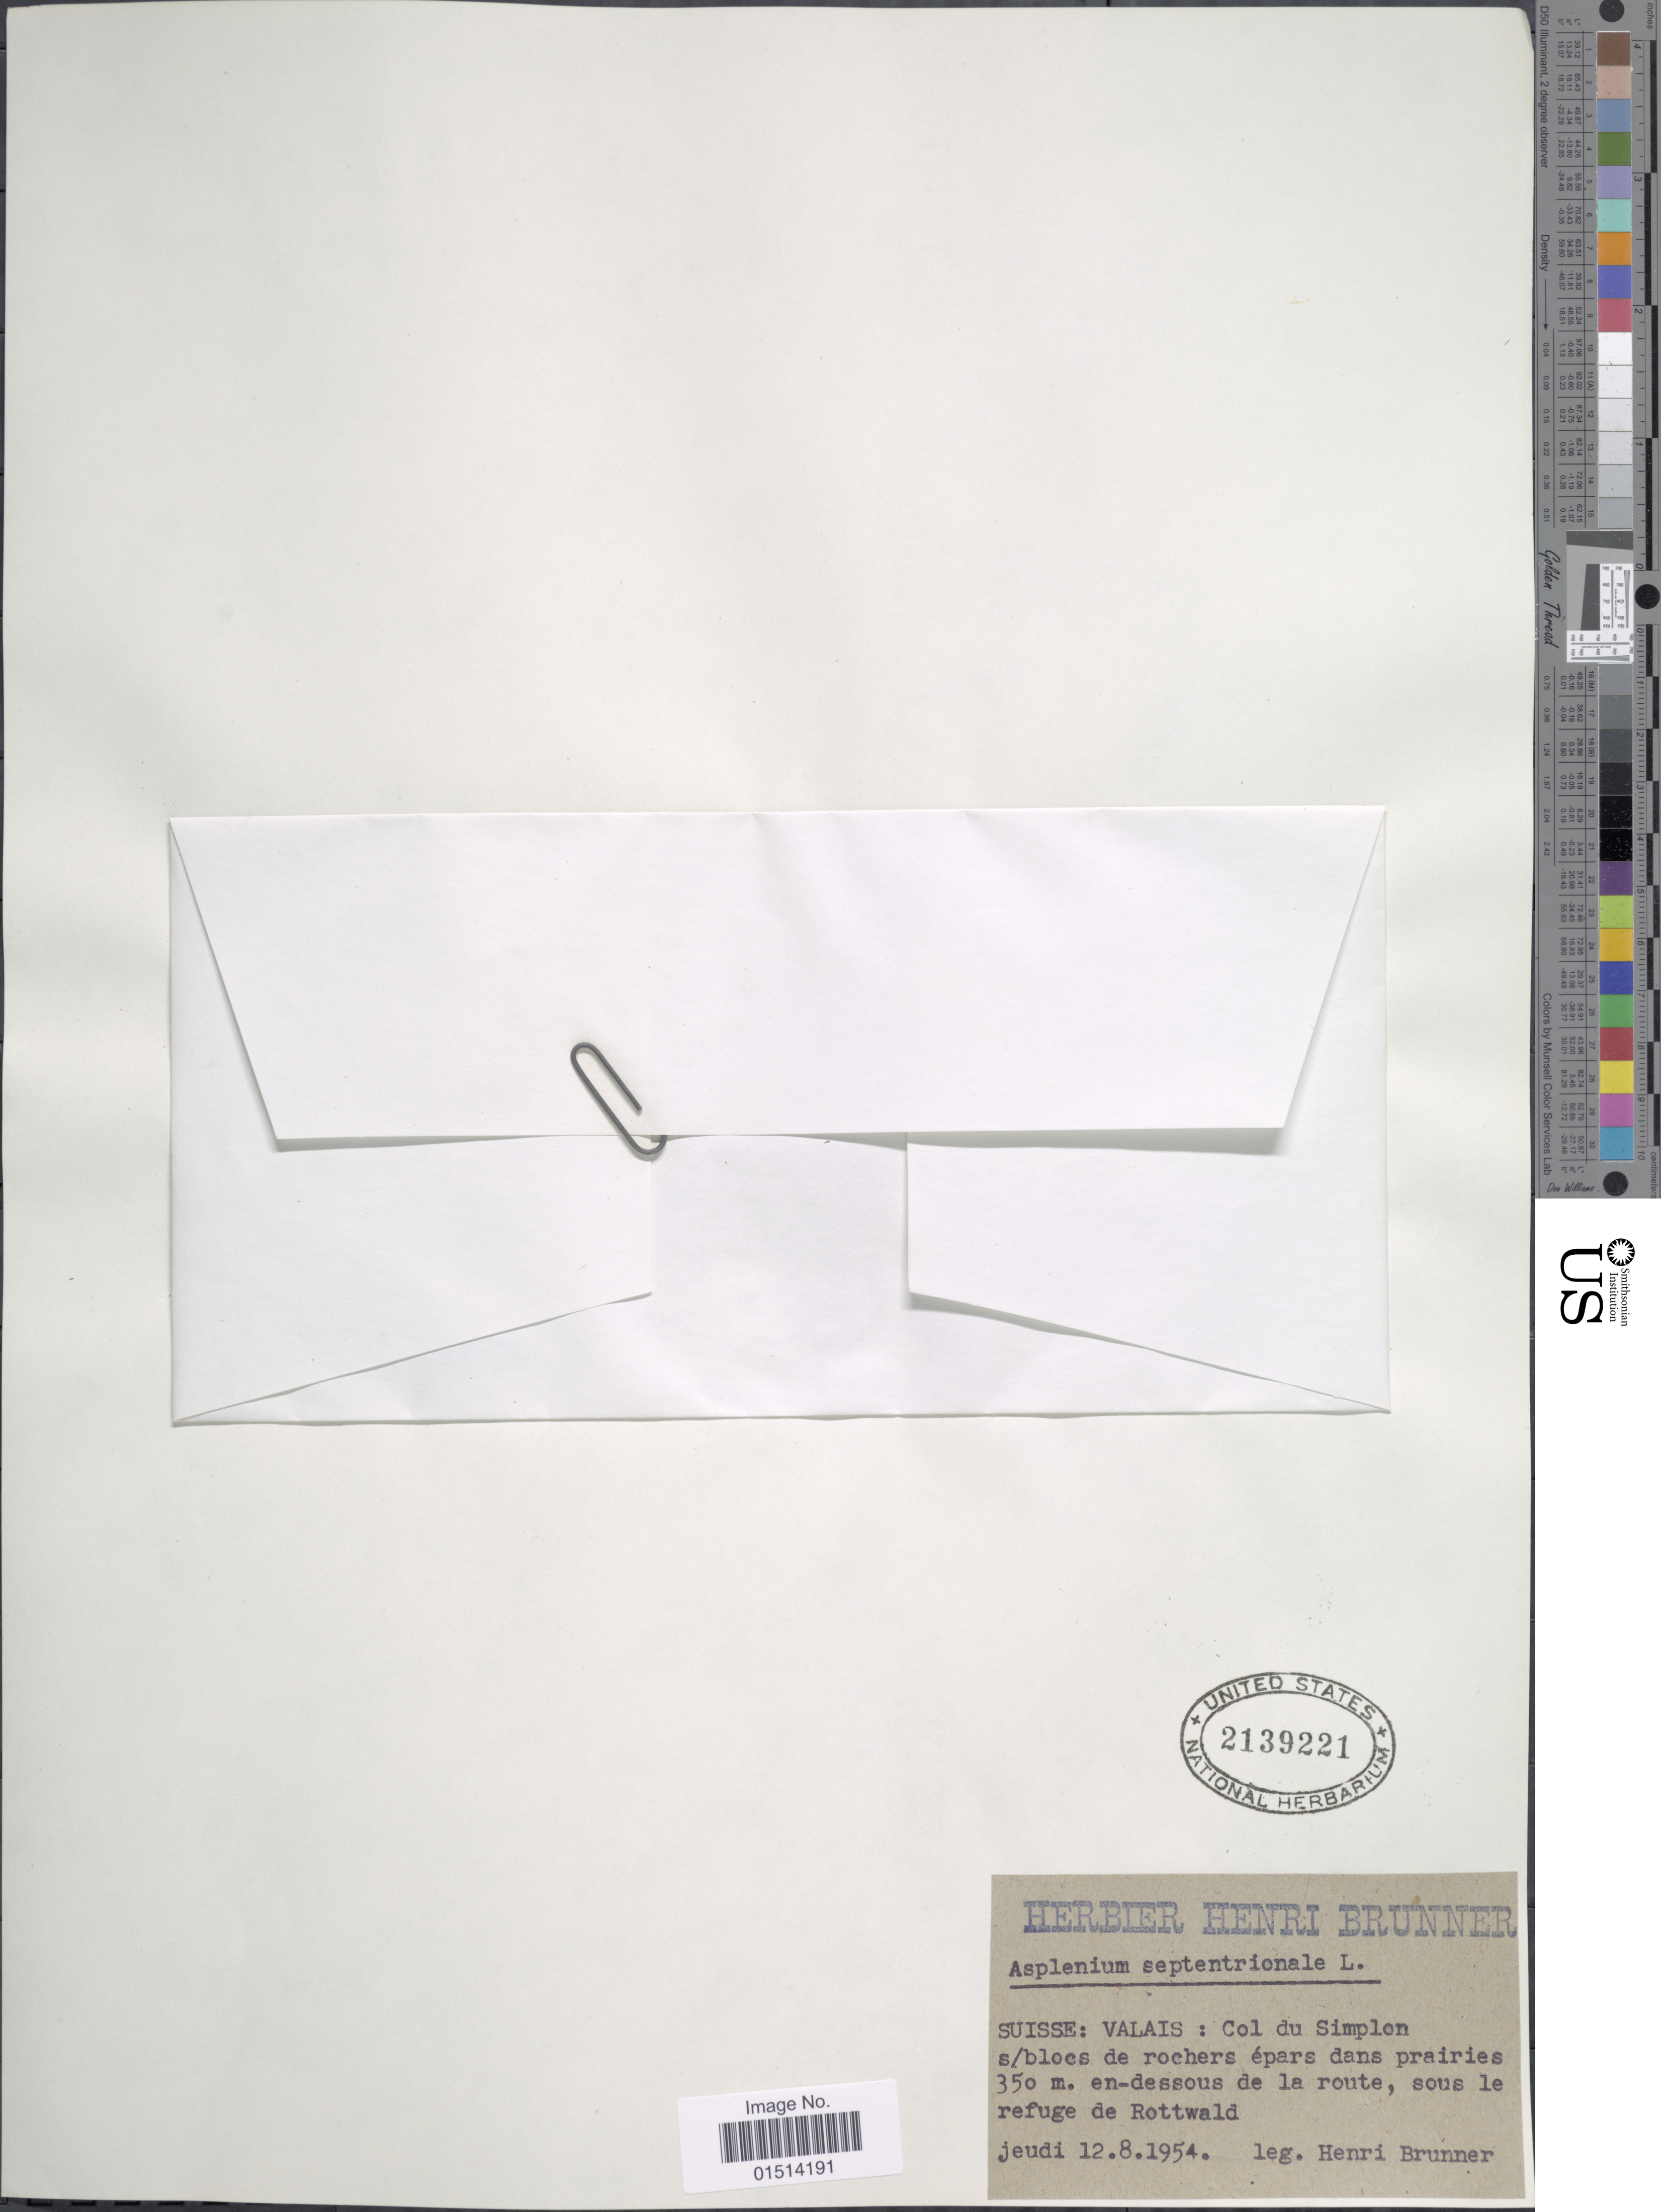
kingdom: Plantae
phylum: Tracheophyta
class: Polypodiopsida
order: Polypodiales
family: Aspleniaceae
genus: Asplenium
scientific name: Asplenium septentrionale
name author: (L.) Hoffm.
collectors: H. Brunner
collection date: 1954-08-12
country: Switzerland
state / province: Valais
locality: Suisse: Valais: Col du Simplon s/blocs de rochers epars dans prairies, en-dessous de la route, sous le refuge de Rottwald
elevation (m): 350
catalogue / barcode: US 2139221